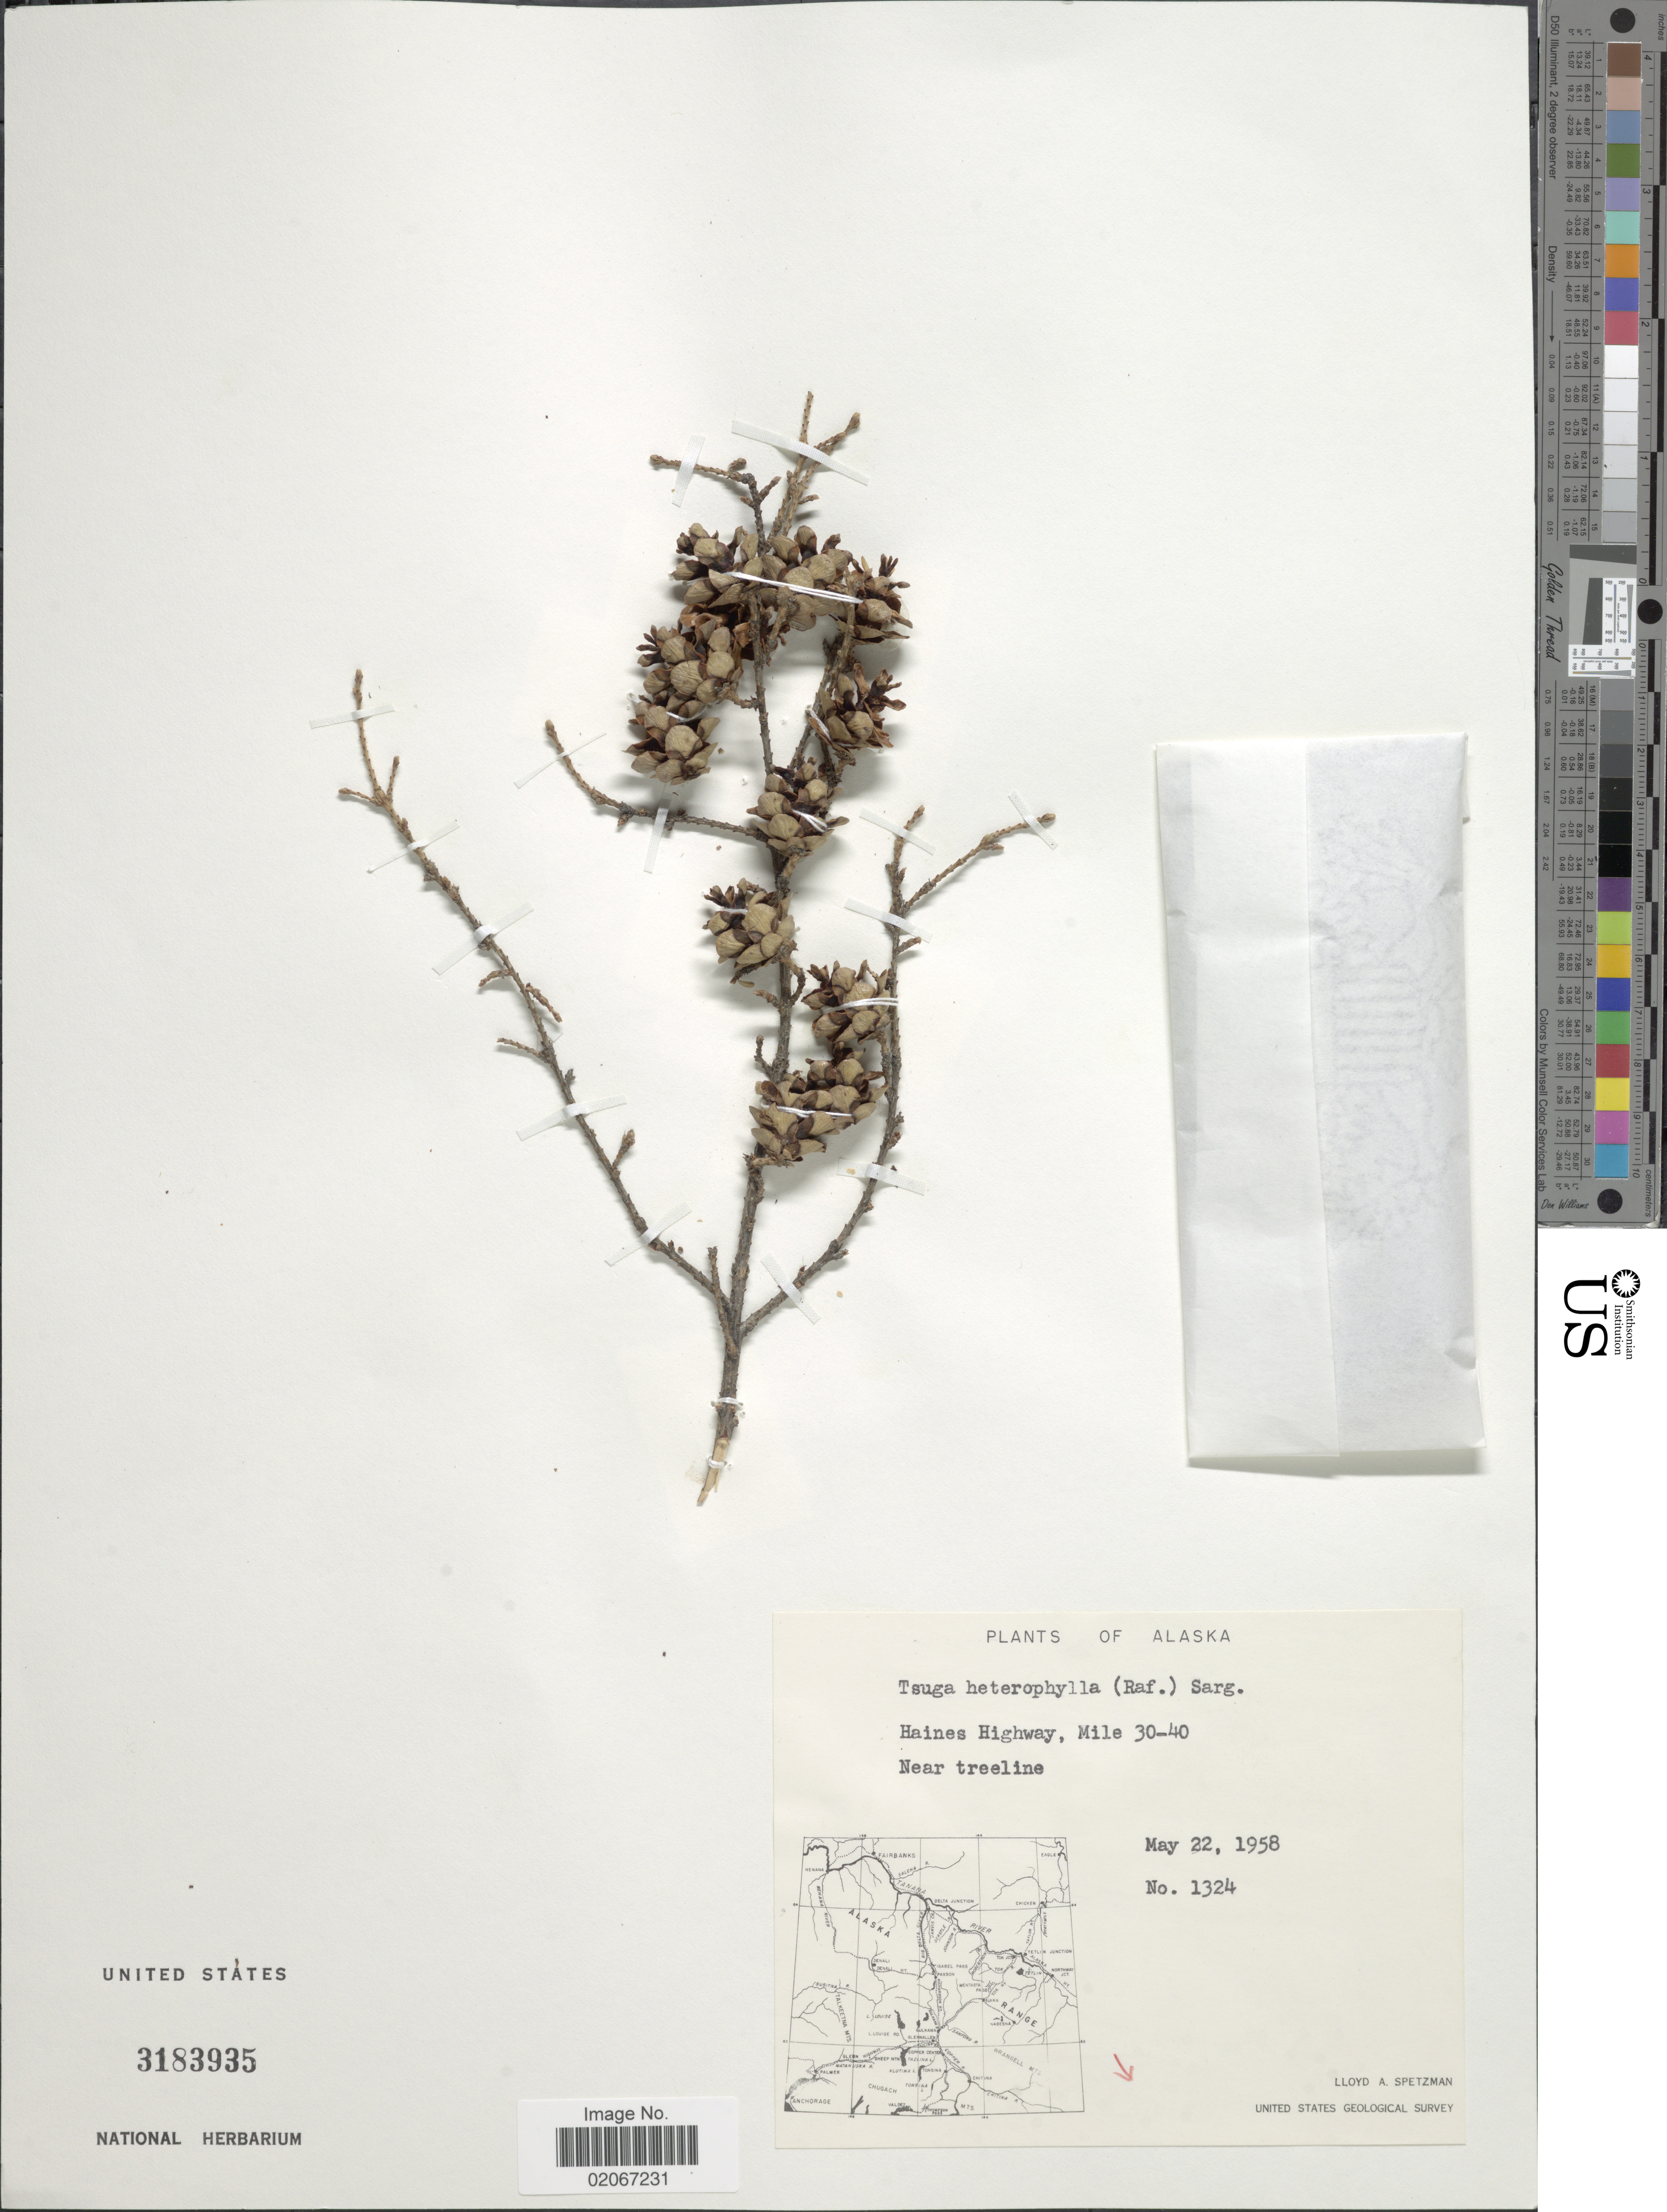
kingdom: Plantae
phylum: Tracheophyta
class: Pinopsida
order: Pinales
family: Pinaceae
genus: Tsuga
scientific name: Tsuga heterophylla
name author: (Raf.) Sarg.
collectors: L. Spetzman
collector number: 1324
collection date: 1958-05-22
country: United States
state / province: Alaska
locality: Haines Highwat, Mile 30-40 near treeline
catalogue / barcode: US 3183935